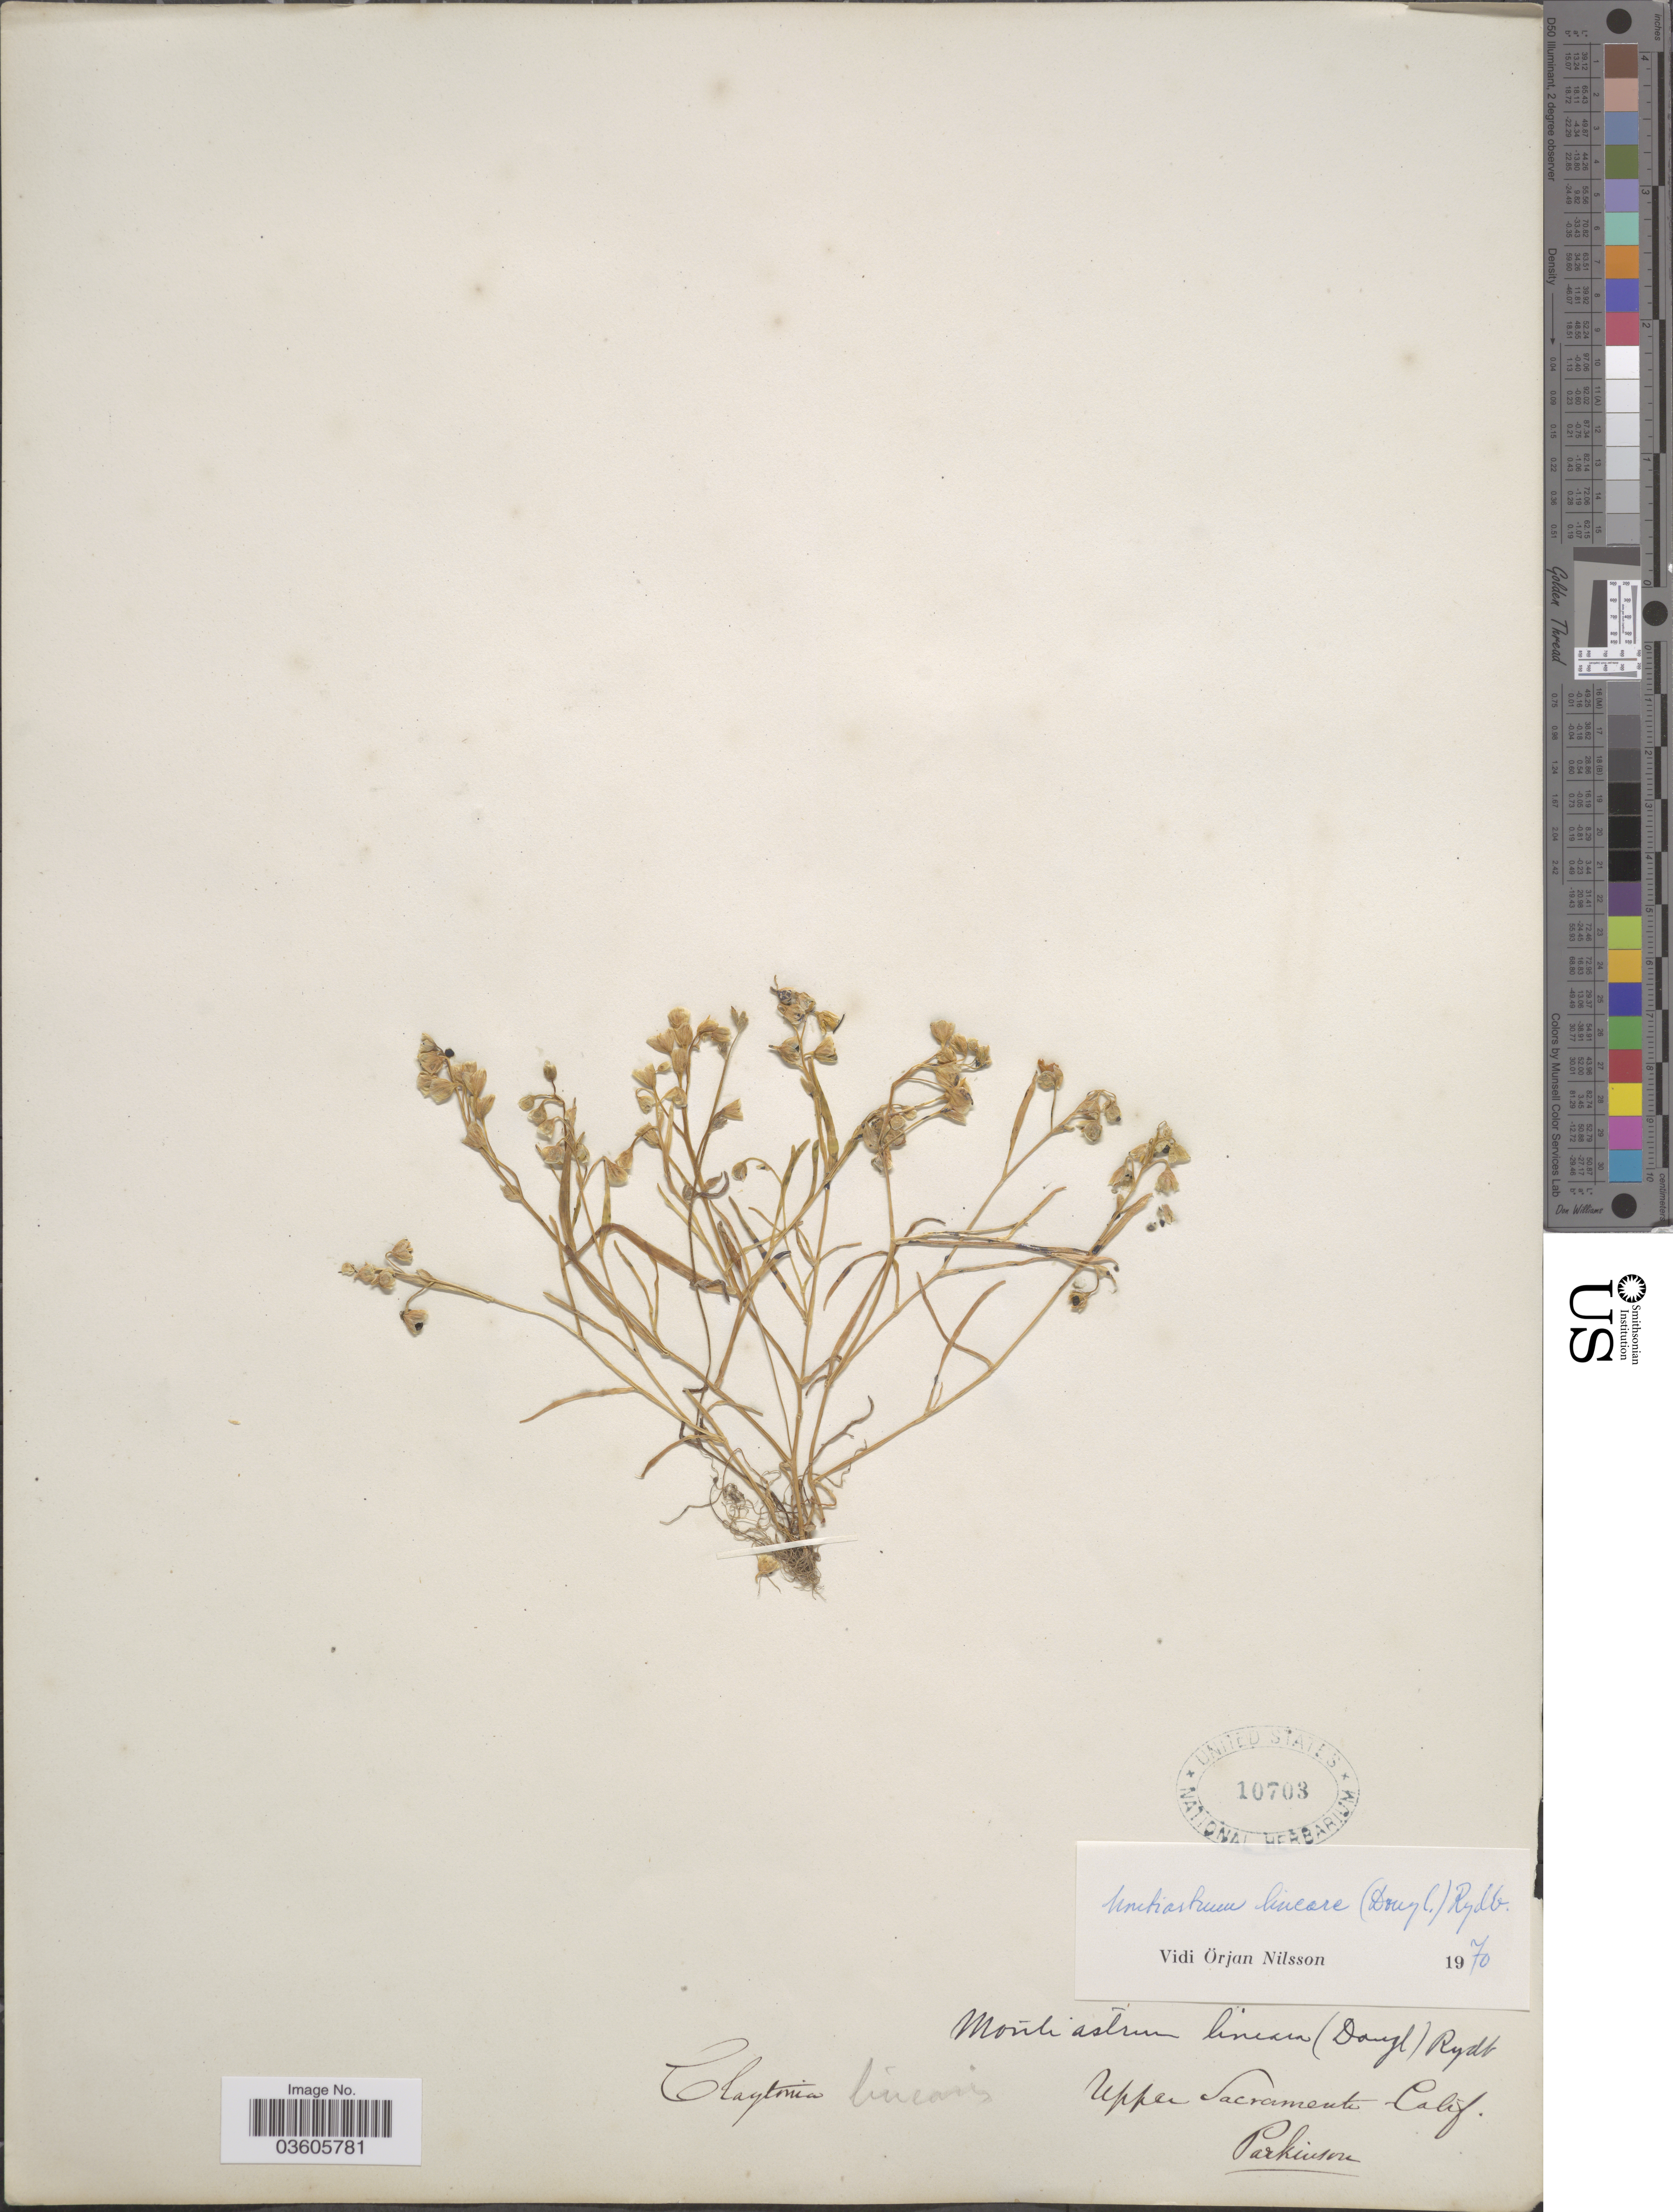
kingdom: Plantae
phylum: Tracheophyta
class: Magnoliopsida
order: Caryophyllales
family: Montiaceae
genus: Montia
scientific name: Montia linearis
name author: (Douglas) Greene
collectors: Parkinson, --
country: United States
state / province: California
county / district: Sacramento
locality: Upper Sacramento.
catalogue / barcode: US 10703